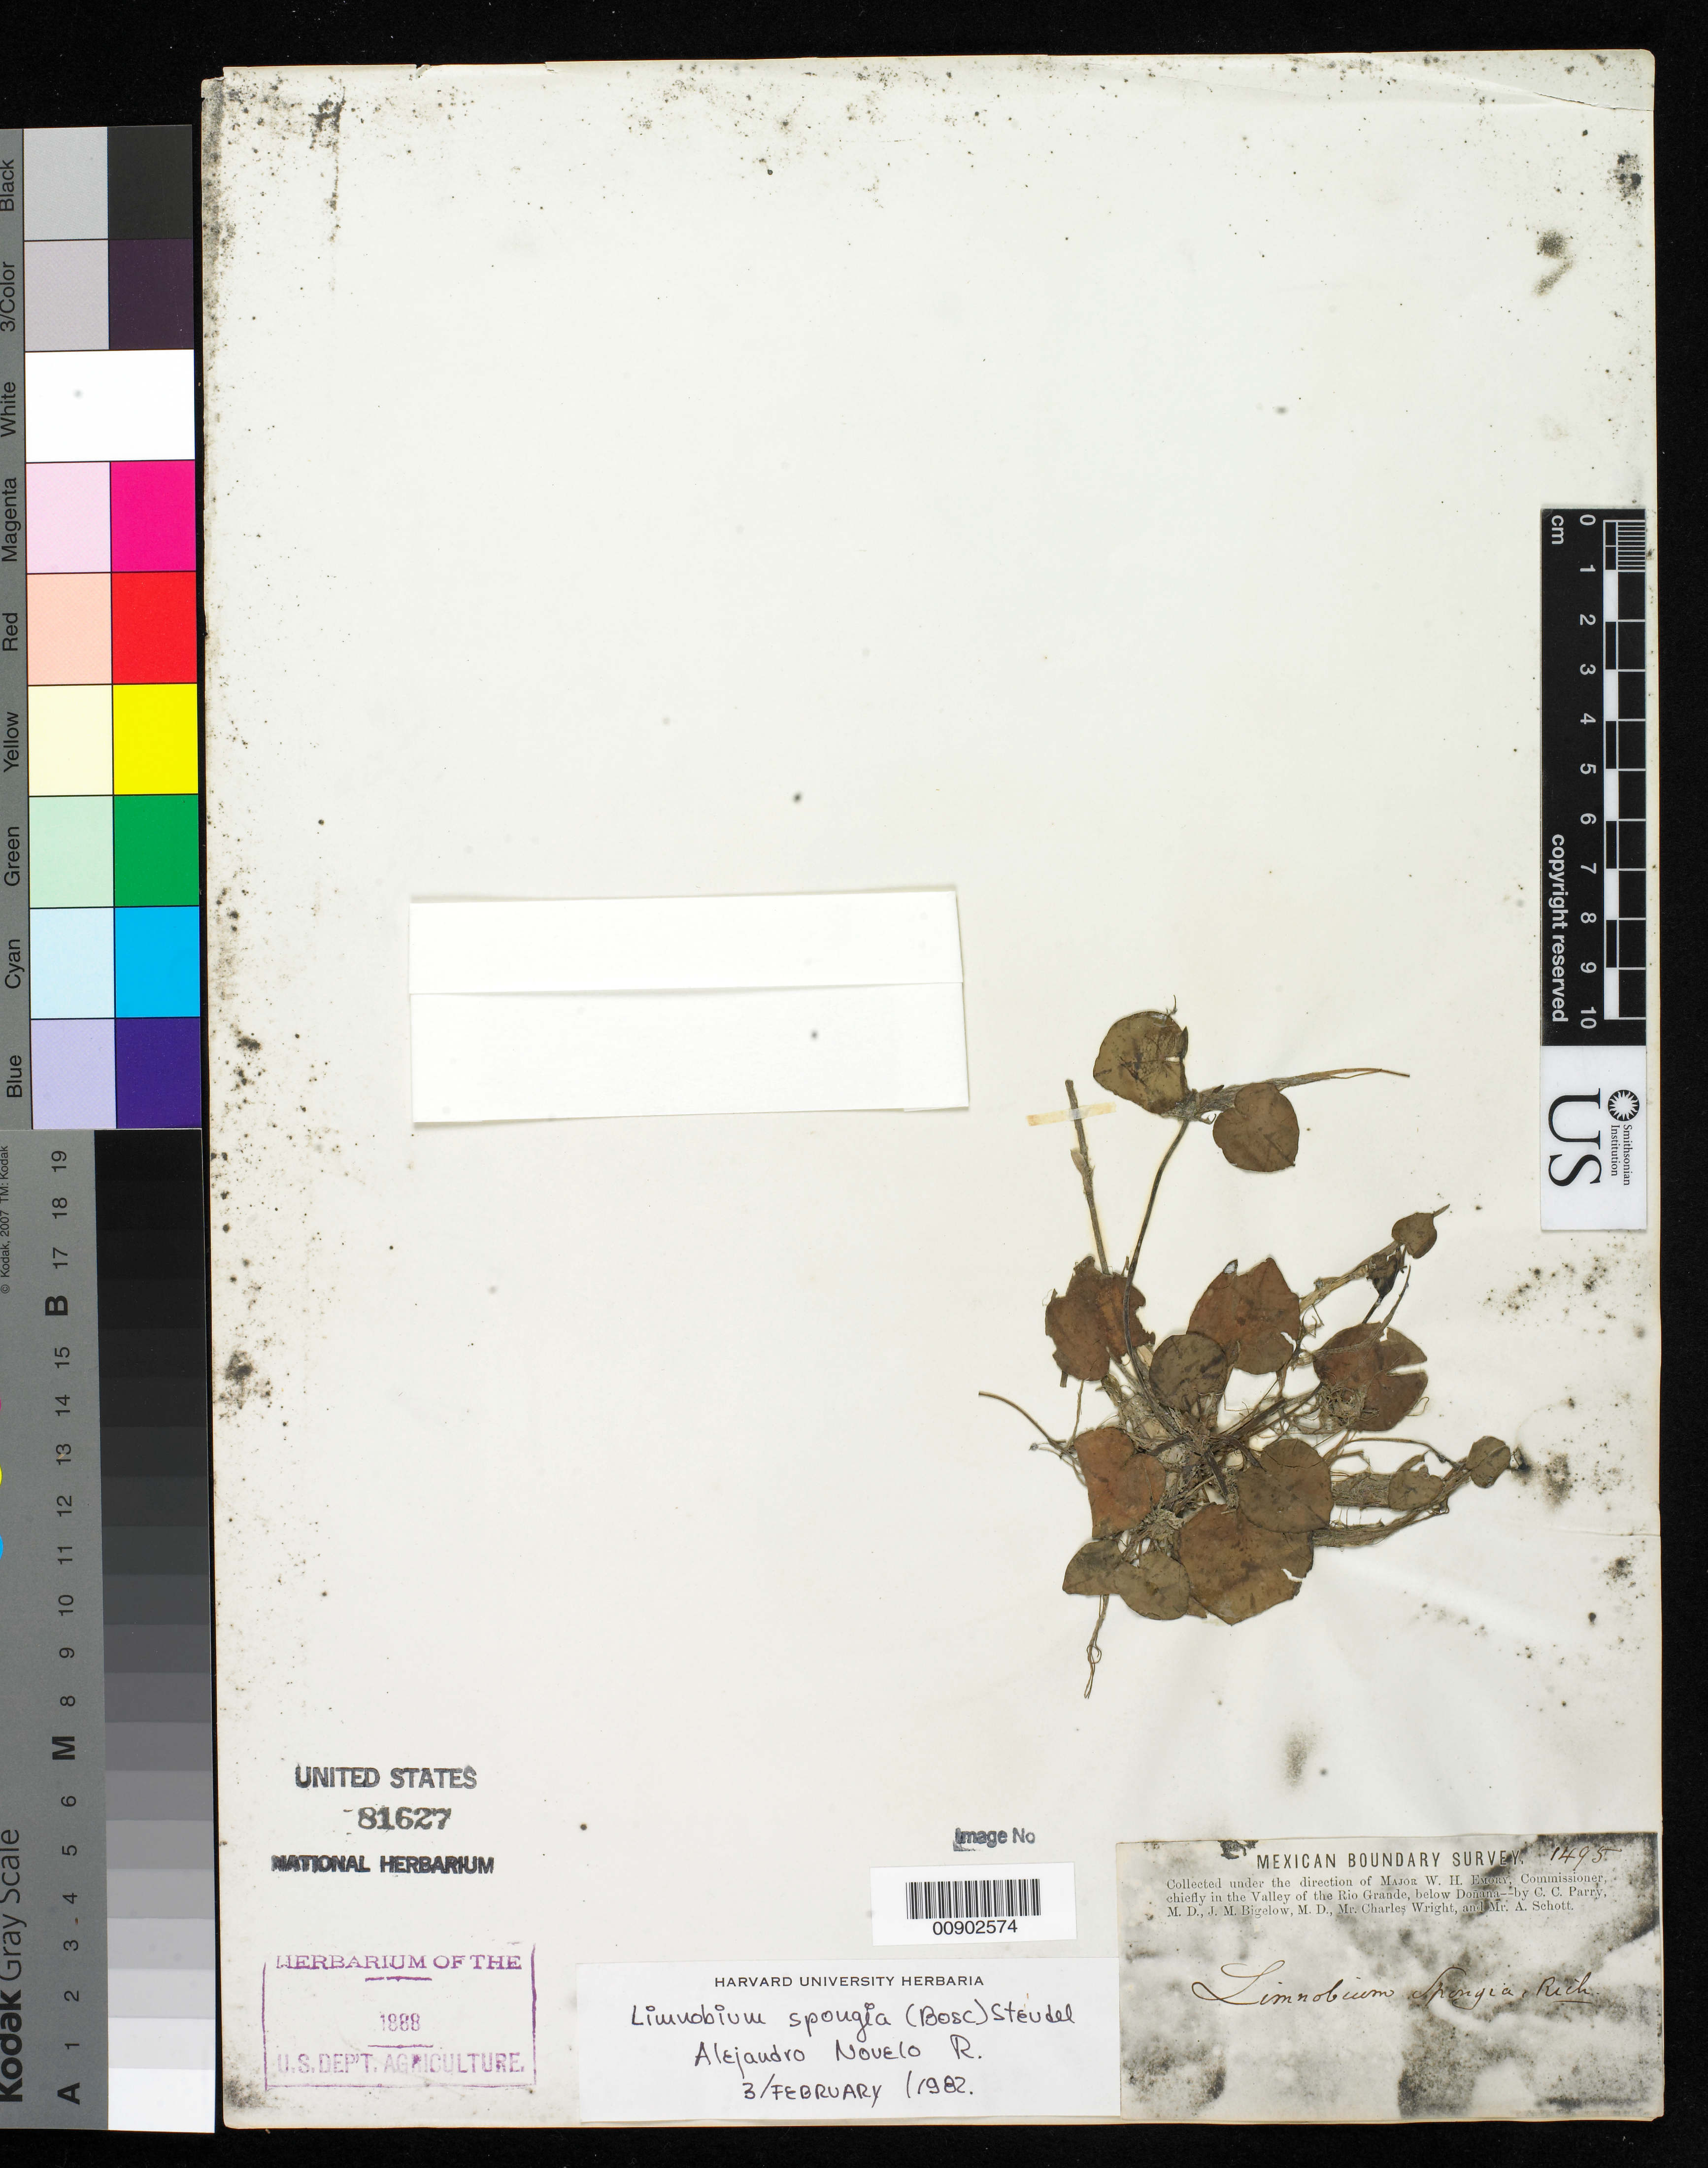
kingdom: Plantae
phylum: Tracheophyta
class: Liliopsida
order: Alismatales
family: Hydrocharitaceae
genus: Limnobium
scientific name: Limnobium spongia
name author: (Bosc) Rich. ex Steud.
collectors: C. C. Parry, J. M. Bigelow, C. Wright & A. C. V. Schott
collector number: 1495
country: United States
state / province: New Mexico / Texas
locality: Valley of the Rio Grande, below Doñana.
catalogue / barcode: US 81627